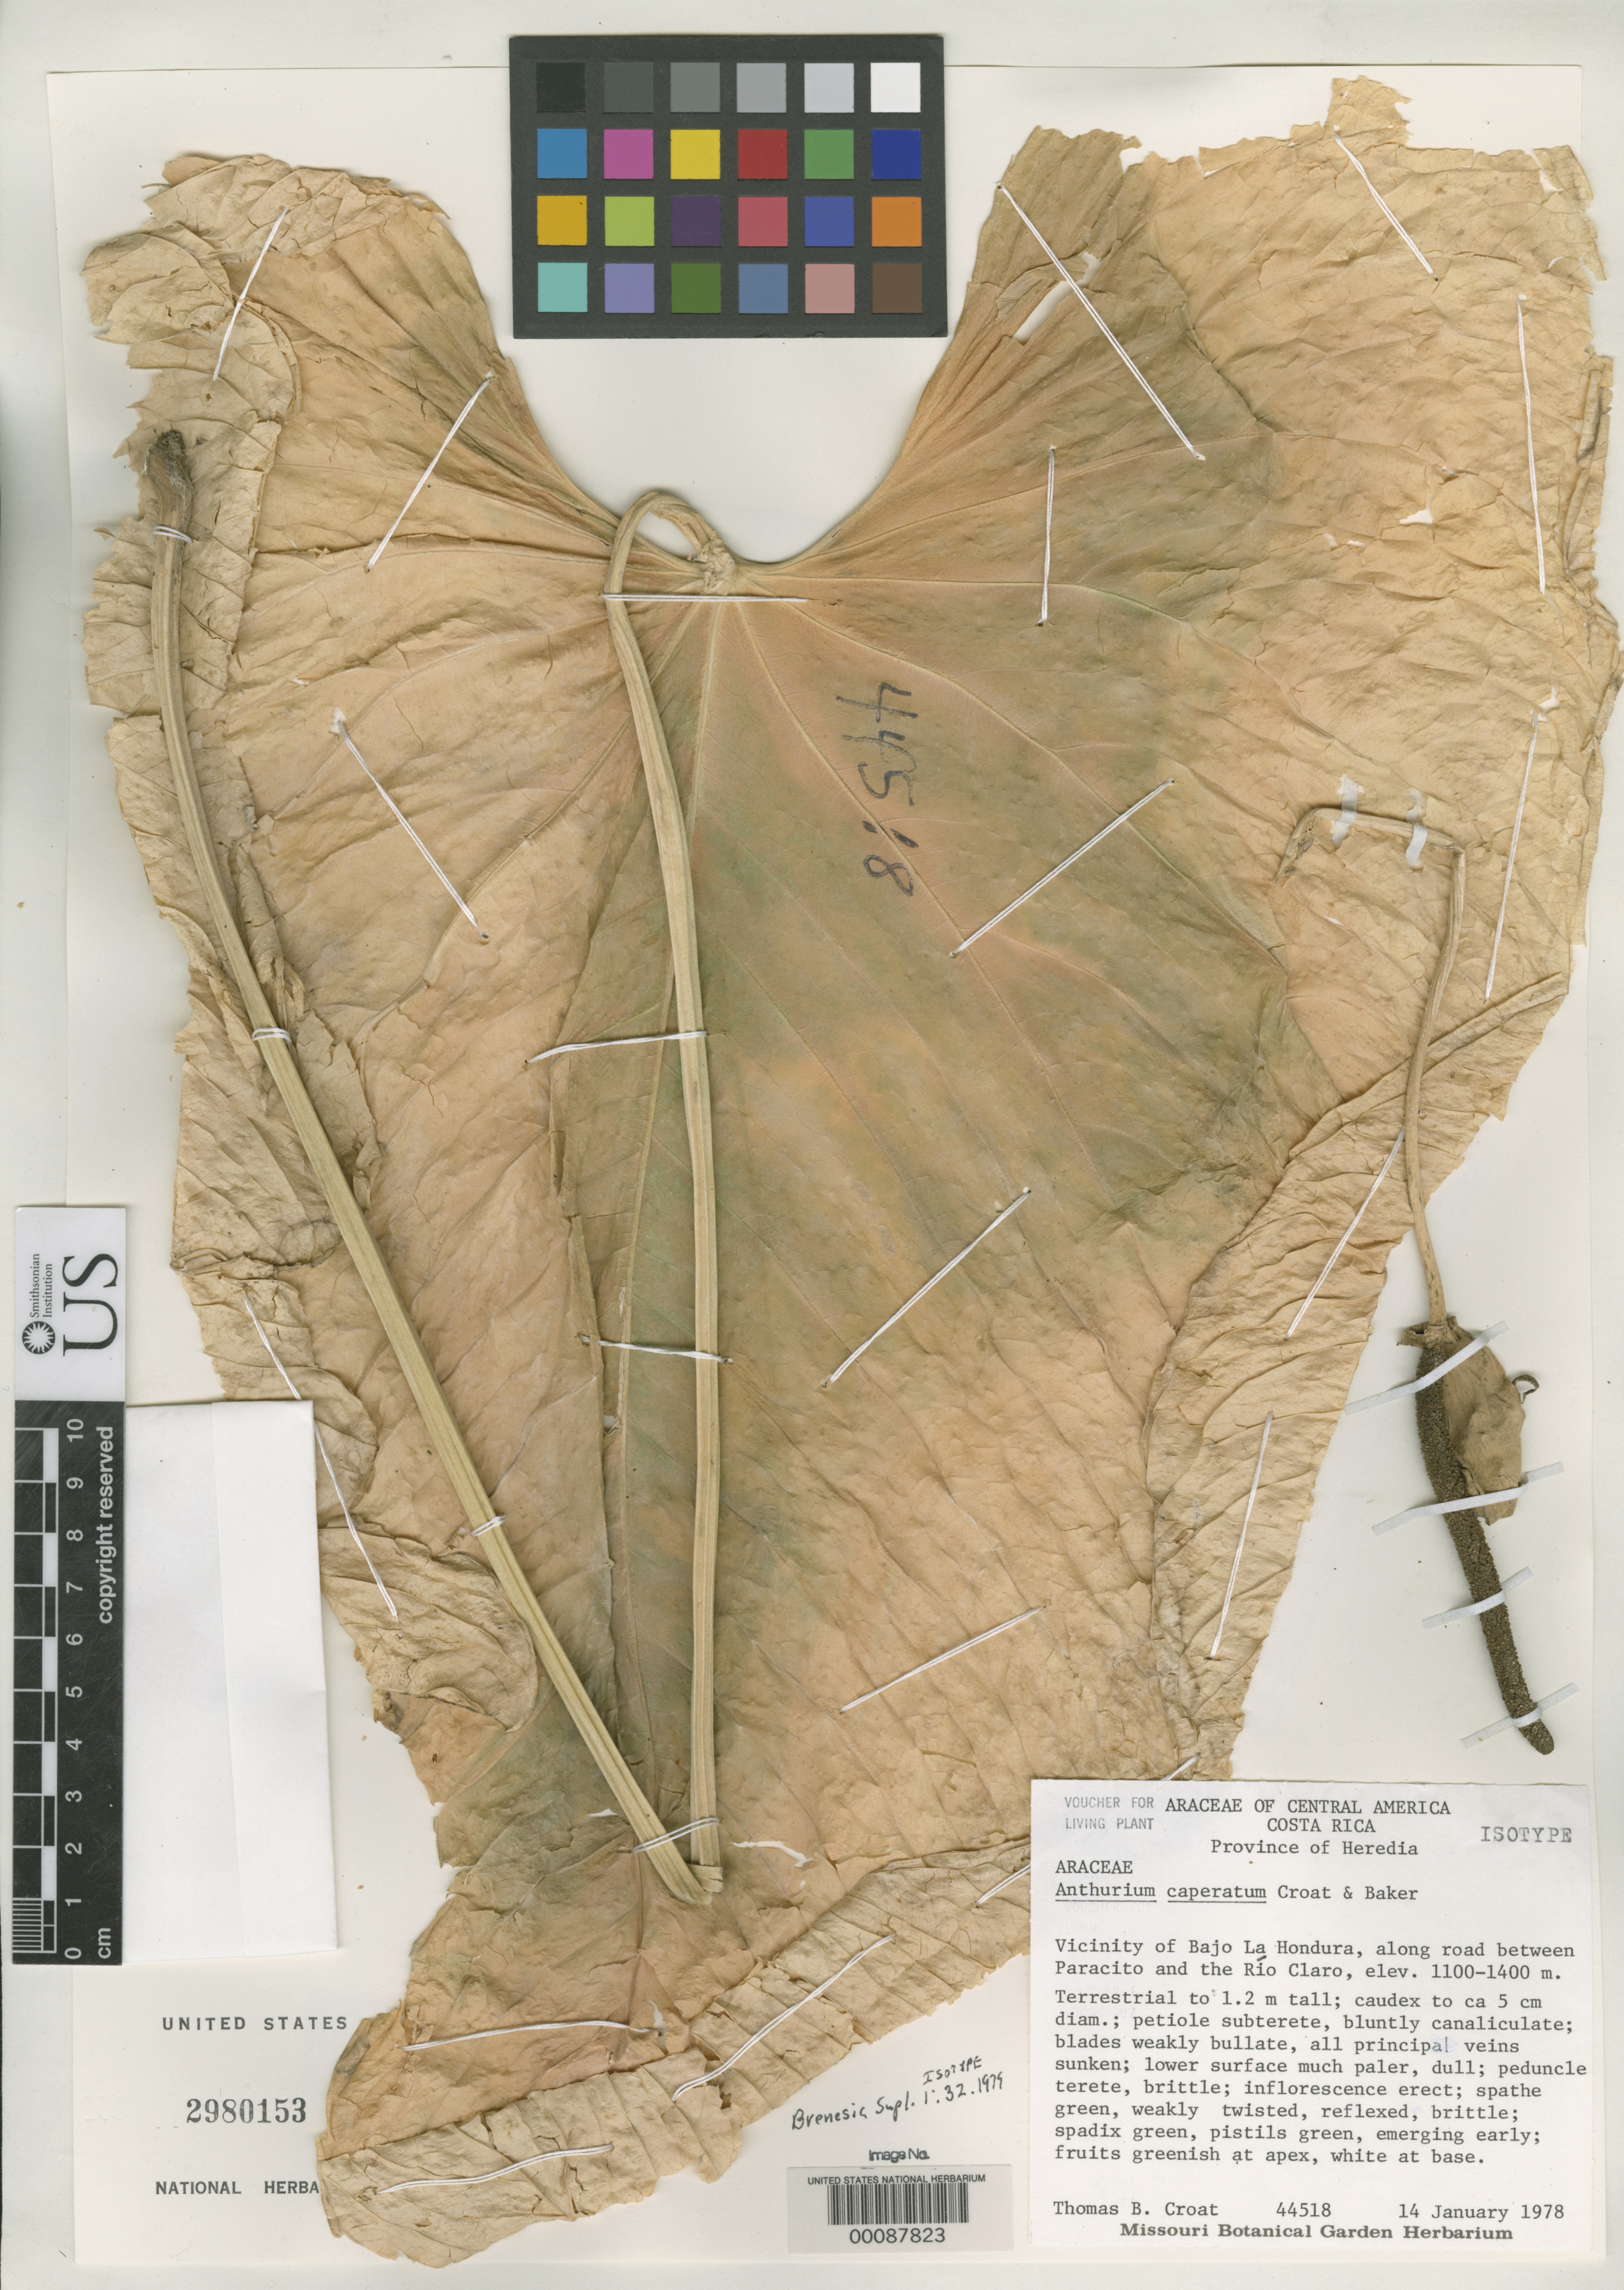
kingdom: Plantae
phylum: Tracheophyta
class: Liliopsida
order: Alismatales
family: Araceae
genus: Anthurium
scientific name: Anthurium caperatum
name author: Croat & R.A. Baker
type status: Isotype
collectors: T. B. Croat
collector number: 44518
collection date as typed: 14 Jan 1978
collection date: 1978-01-14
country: Costa Rica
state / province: Heredia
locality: Baja La Hondura vicinity, along road between Paracito & Rio Claro.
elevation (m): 1100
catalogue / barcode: US 2980153